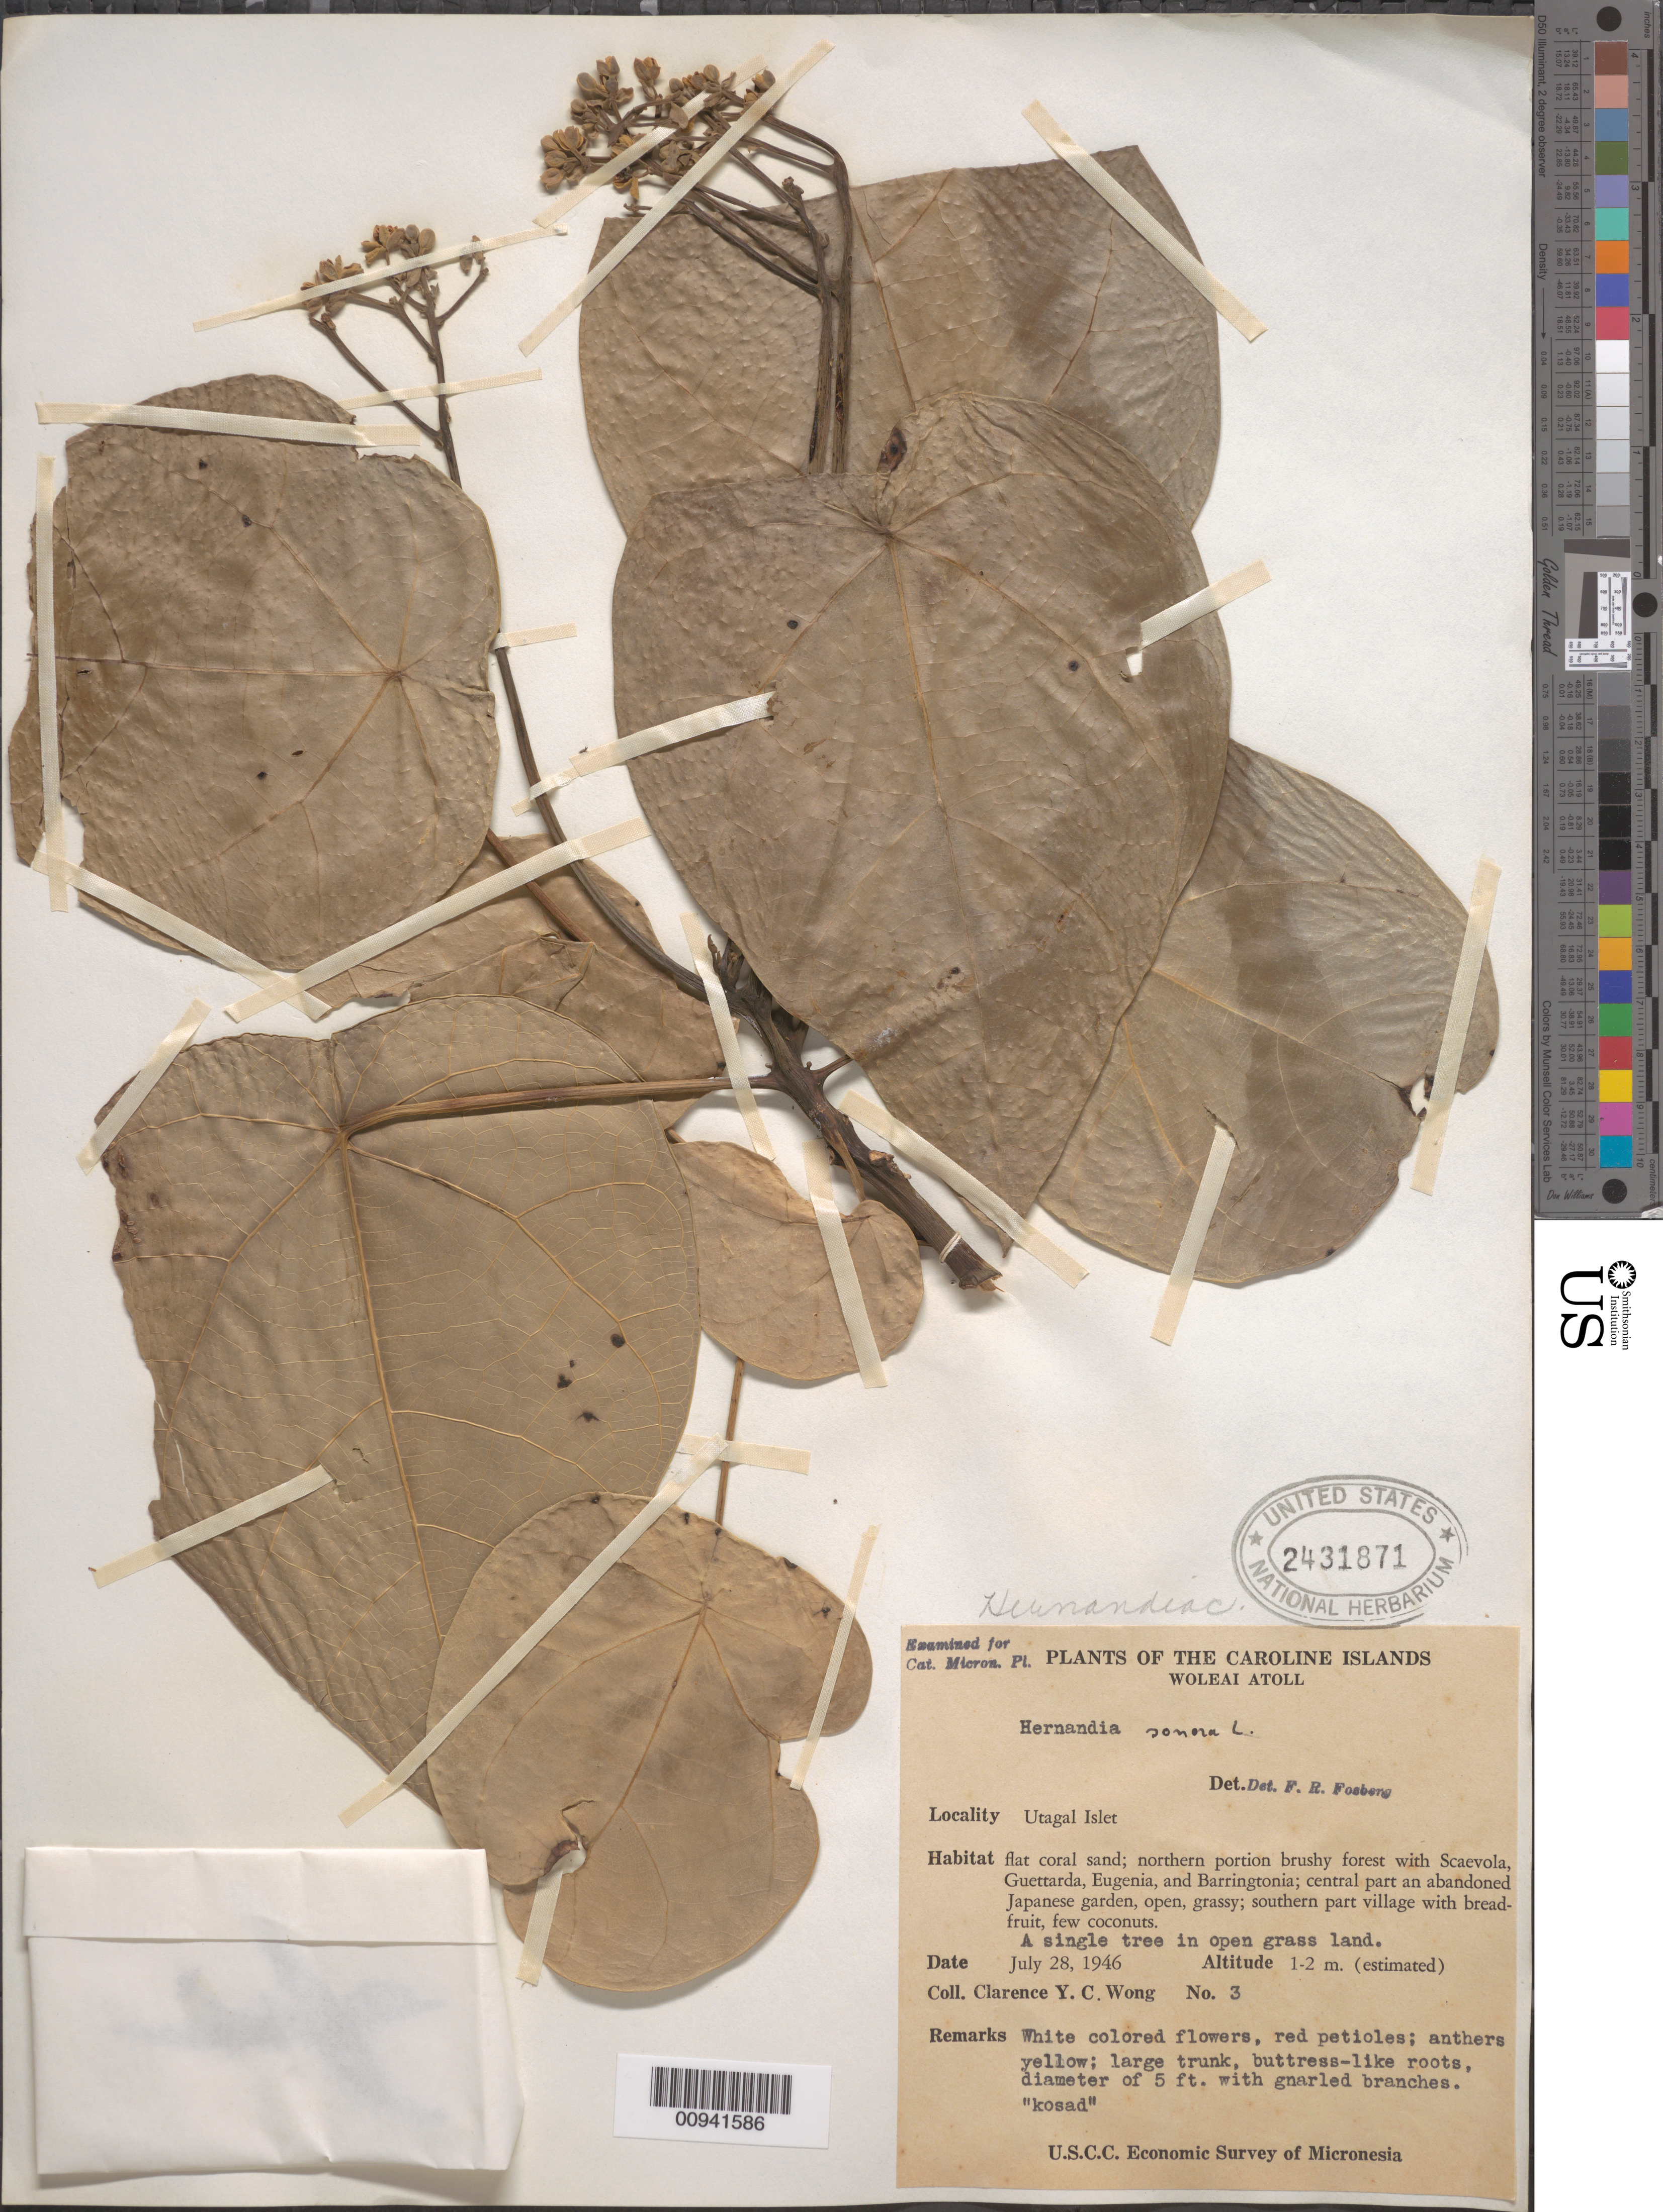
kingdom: Plantae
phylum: Tracheophyta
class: Magnoliopsida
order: Laurales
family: Hernandiaceae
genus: Hernandia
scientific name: Hernandia nymphaeifolia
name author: (C. Presl) Kubitzki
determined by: Strong, M. T., (US), Smithsonian Institution - National Museum of Natural History (UNITED STATES)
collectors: C. Wong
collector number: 3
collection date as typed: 28 Jul 1946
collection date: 1946-07-28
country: Micronesia, Federated States of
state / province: Yap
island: Woleai Atoll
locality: Utagal Islet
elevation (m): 1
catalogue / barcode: US 2431871